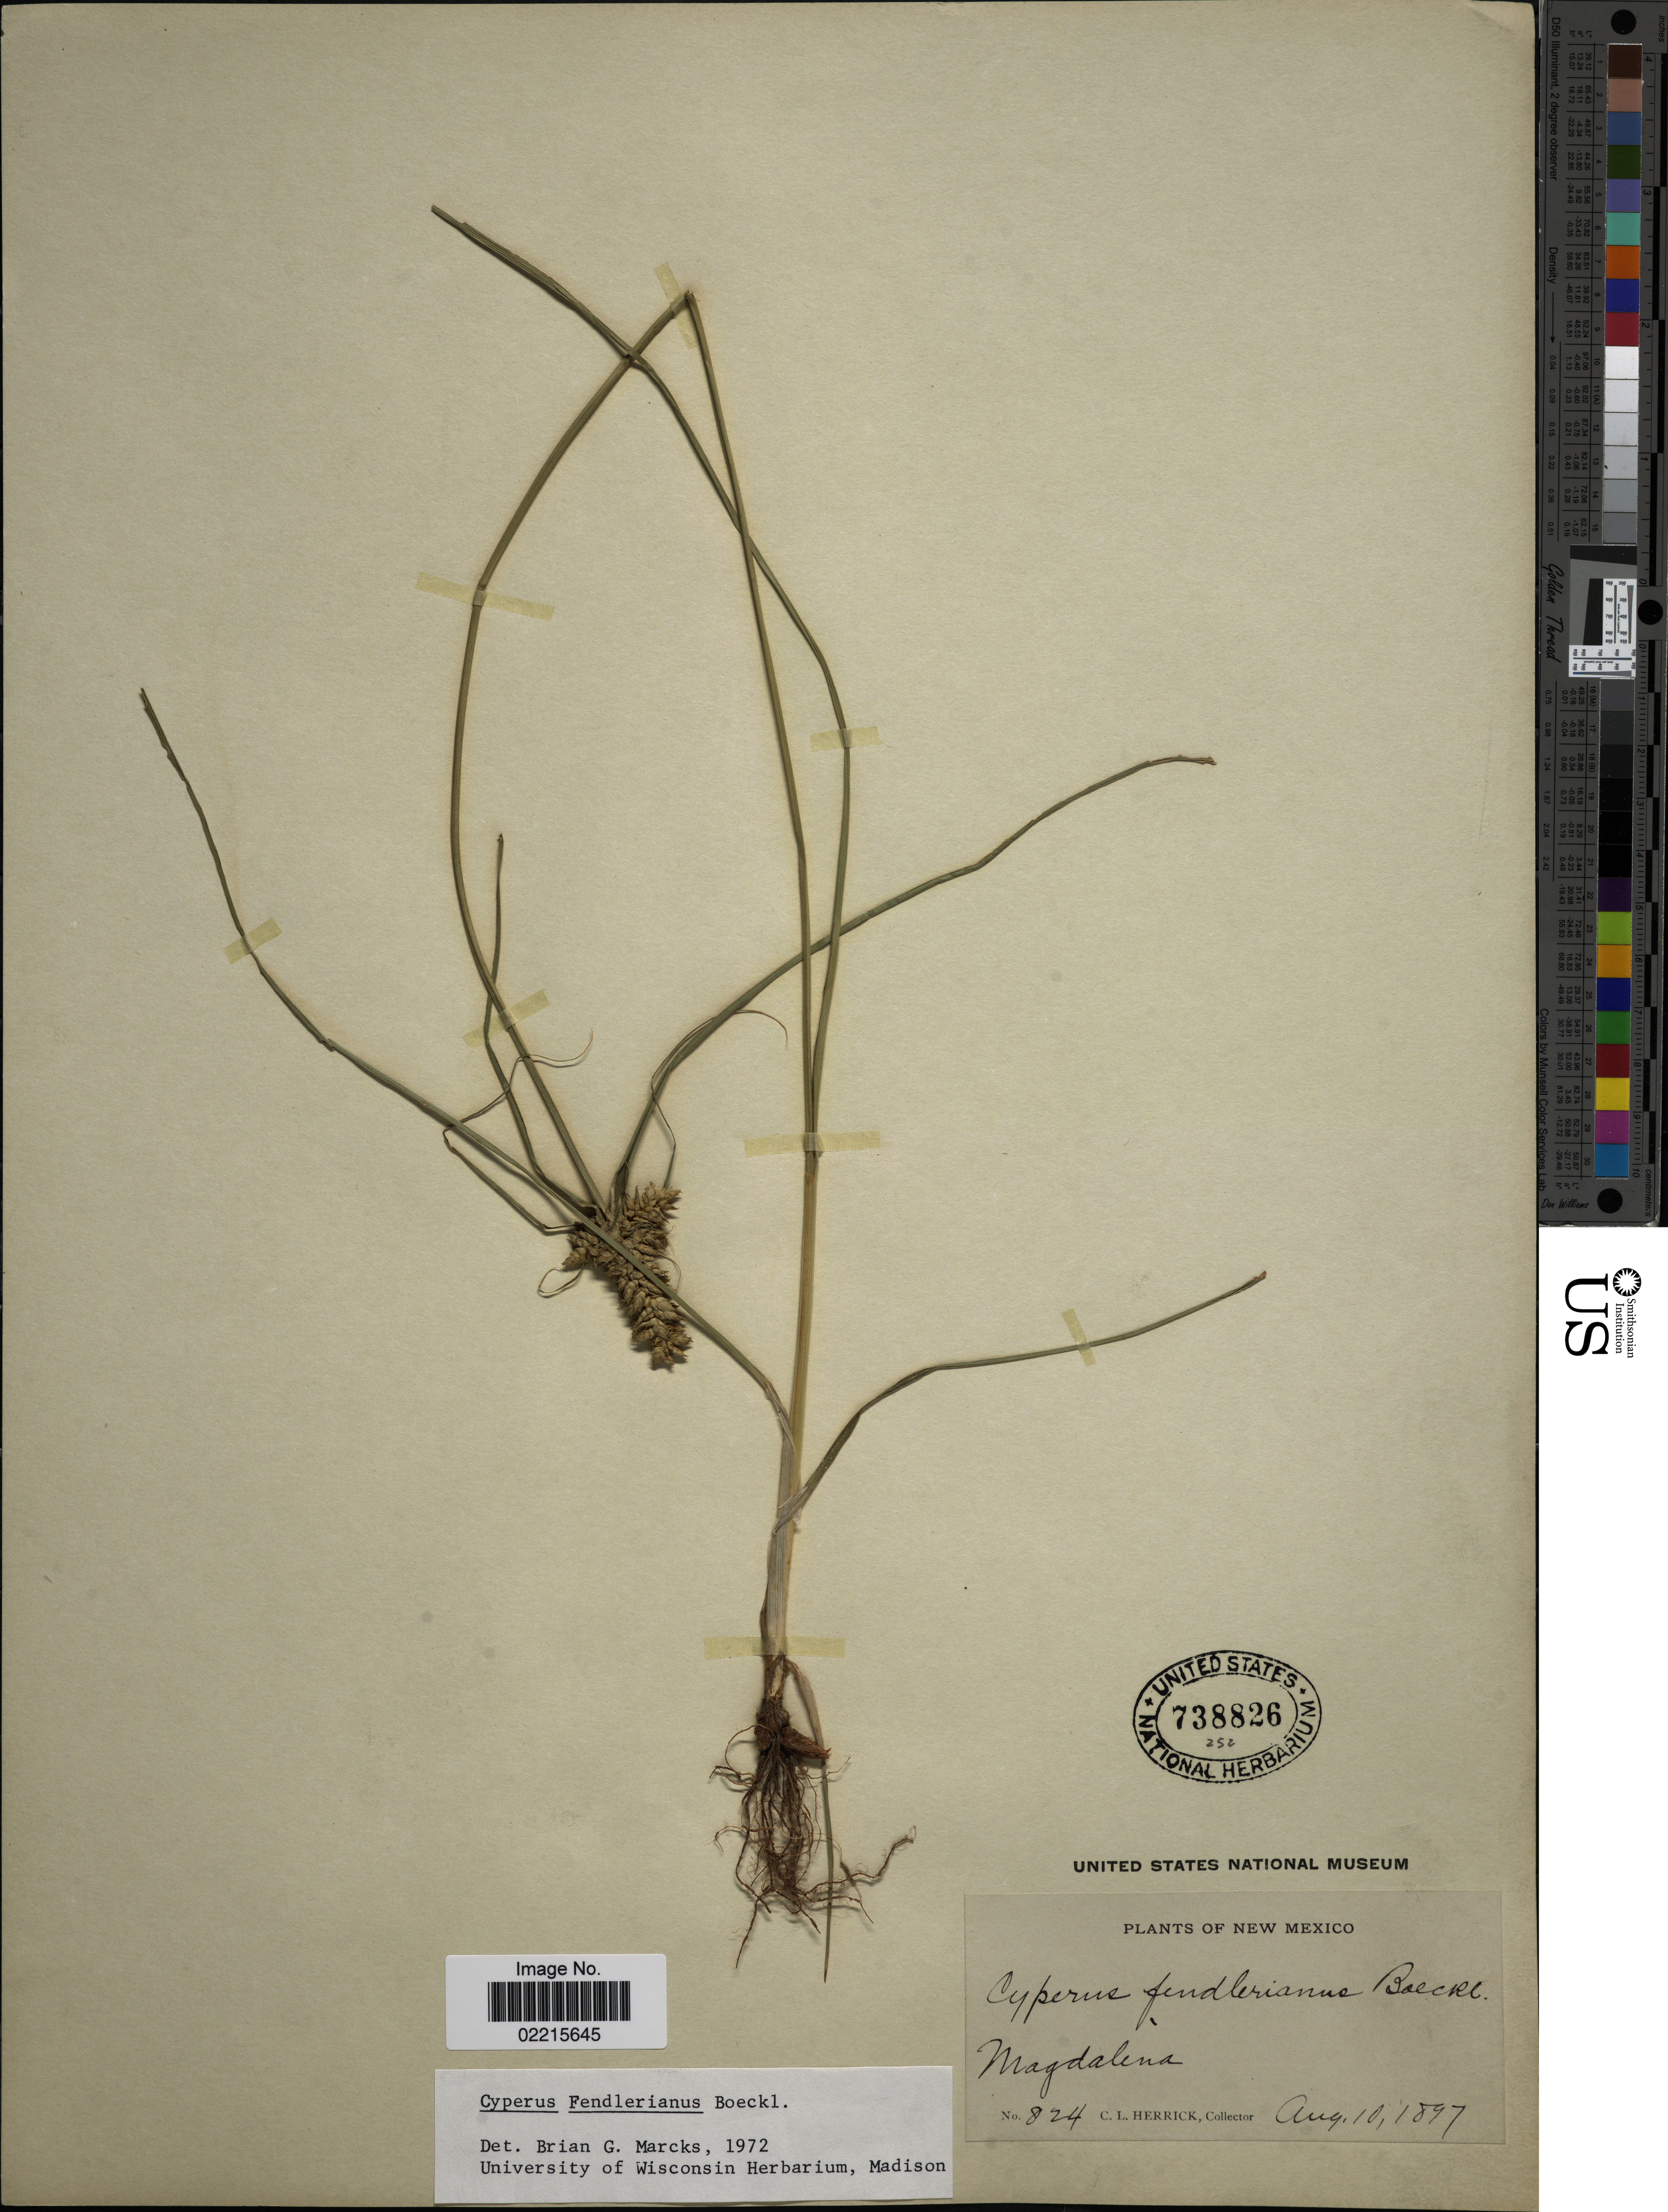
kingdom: Plantae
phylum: Tracheophyta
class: Liliopsida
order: Poales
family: Cyperaceae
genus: Cyperus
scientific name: Cyperus fendlerianus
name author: Boeckeler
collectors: C. Herrick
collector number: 824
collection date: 1897-08-10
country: United States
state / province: New Mexico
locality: Magdalena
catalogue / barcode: US 738826